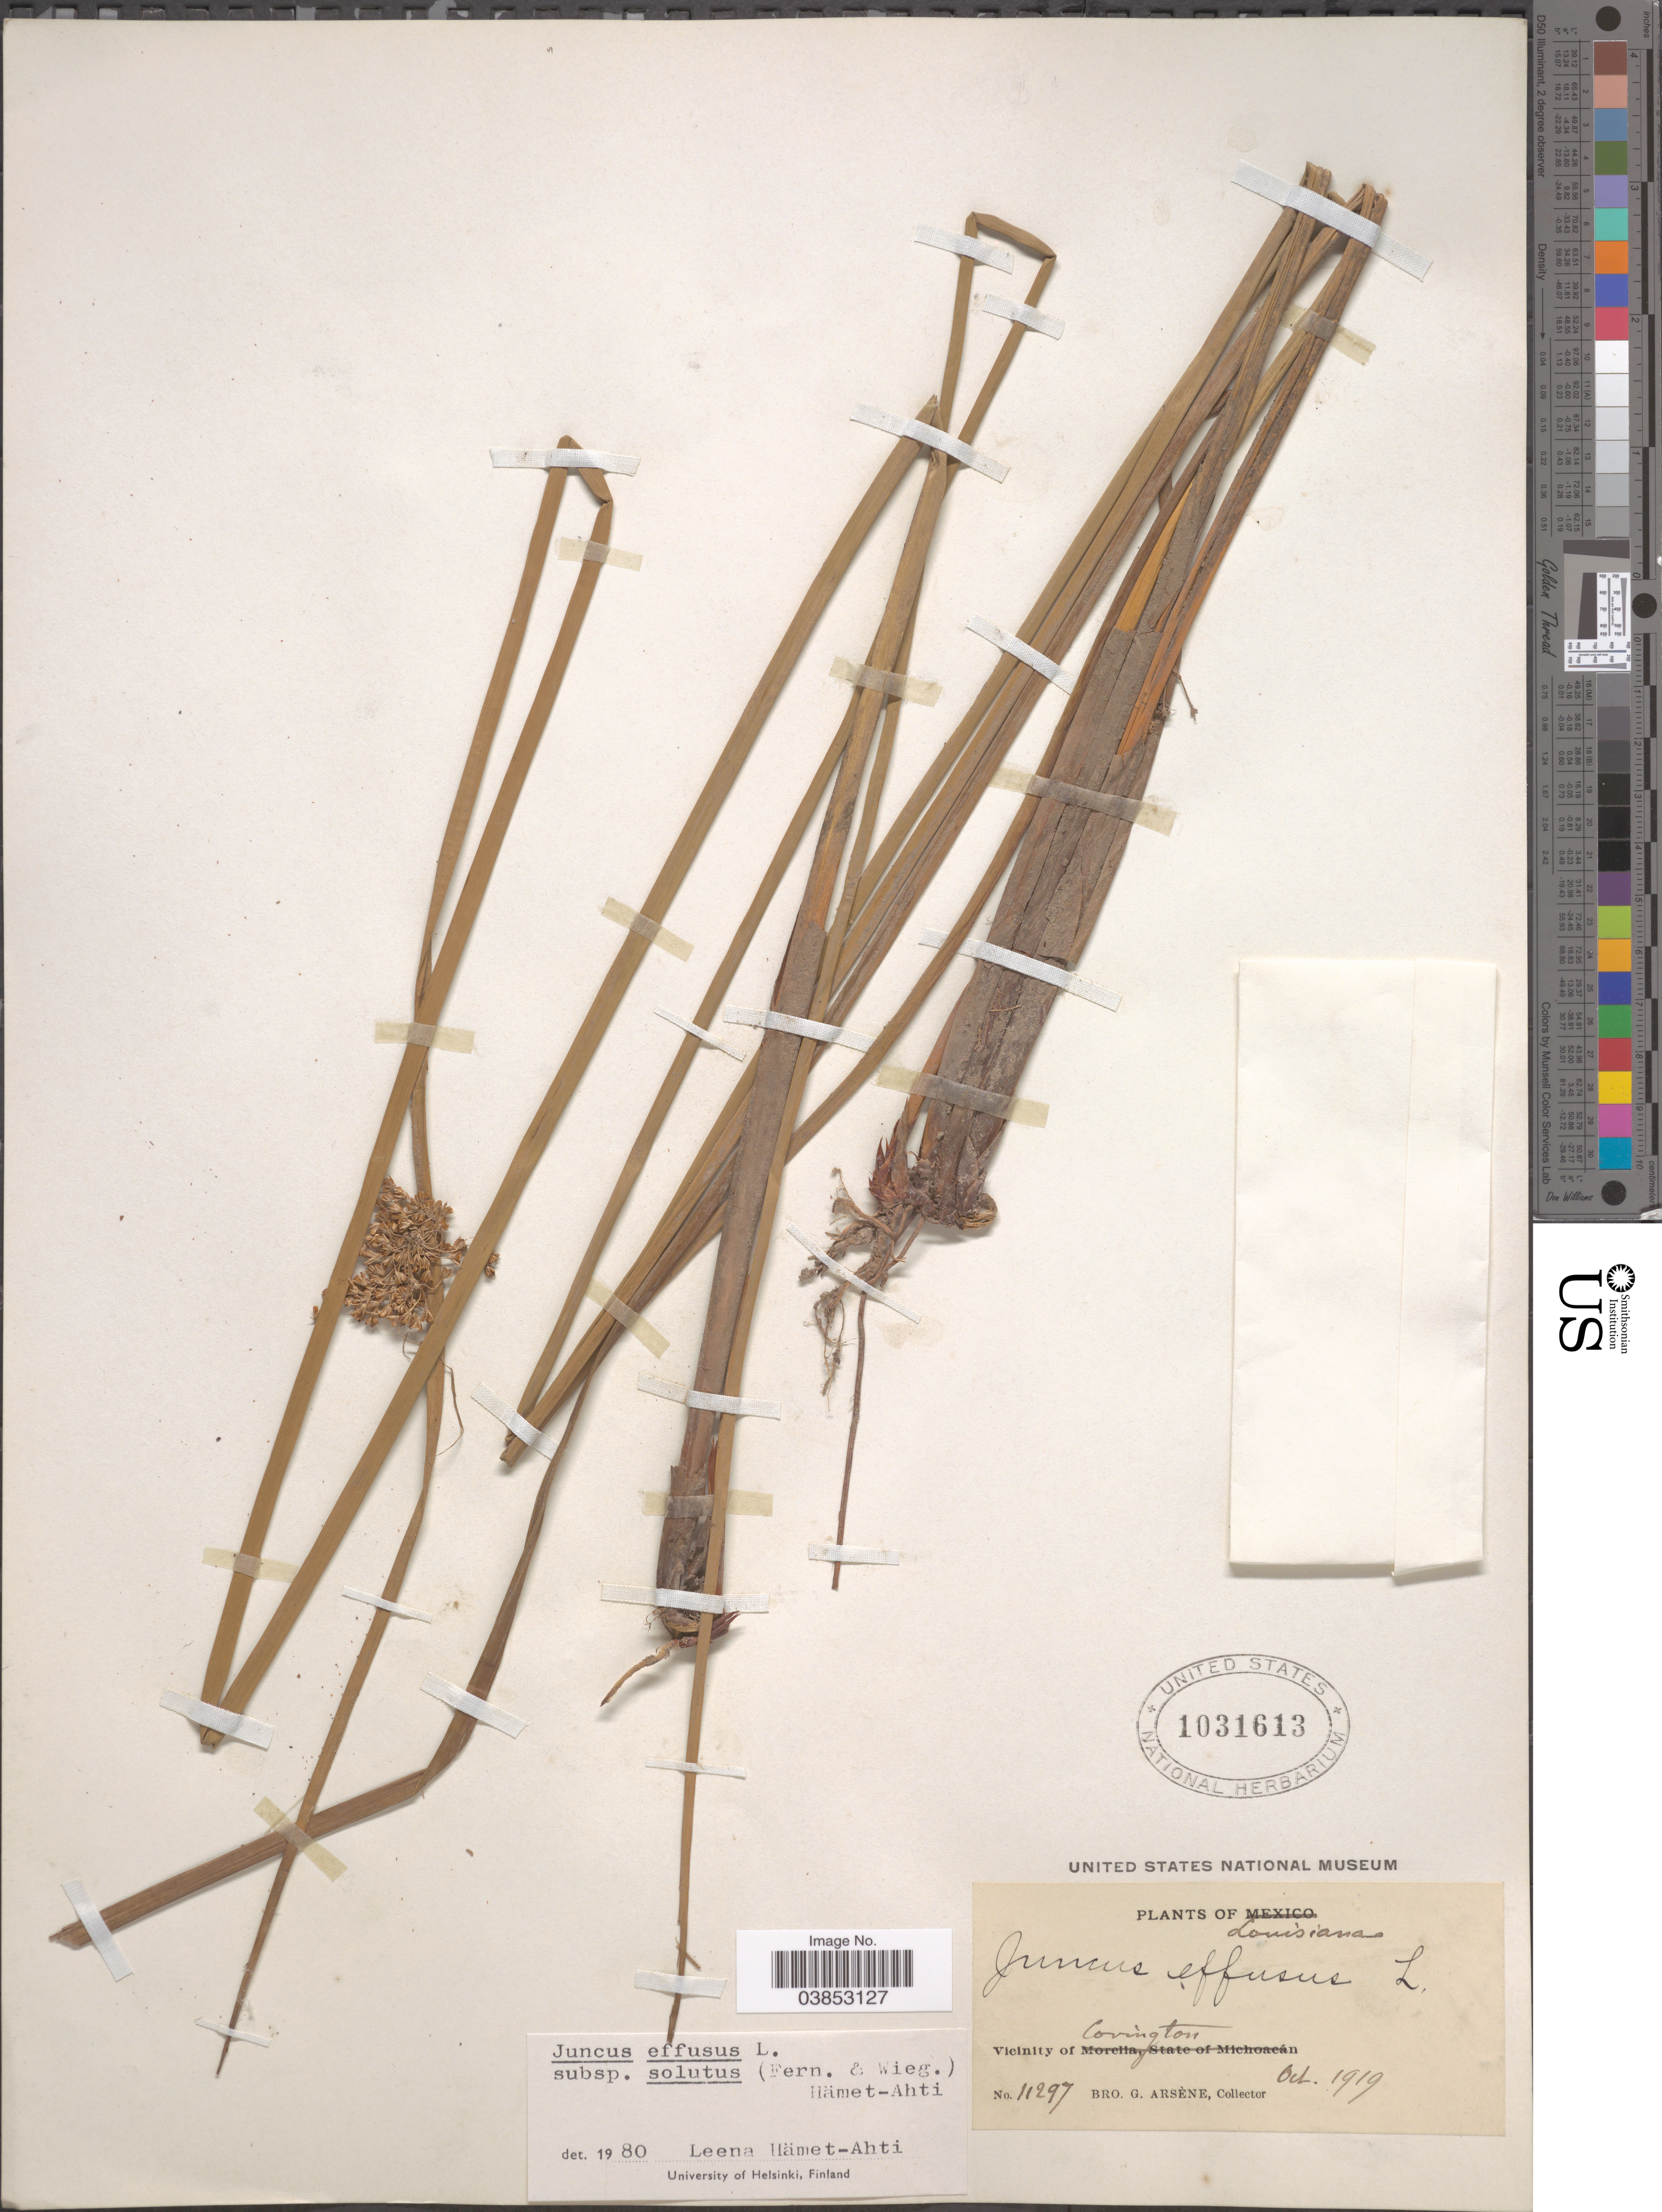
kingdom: Plantae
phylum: Tracheophyta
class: Liliopsida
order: Poales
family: Juncaceae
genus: Juncus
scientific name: Juncus effusus var. solutus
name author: Fernald & Wiegand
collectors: Bro. G. Arsène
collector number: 11297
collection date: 1919-10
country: United States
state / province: Louisiana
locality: Vicinity of Covington.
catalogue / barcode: US 1031613